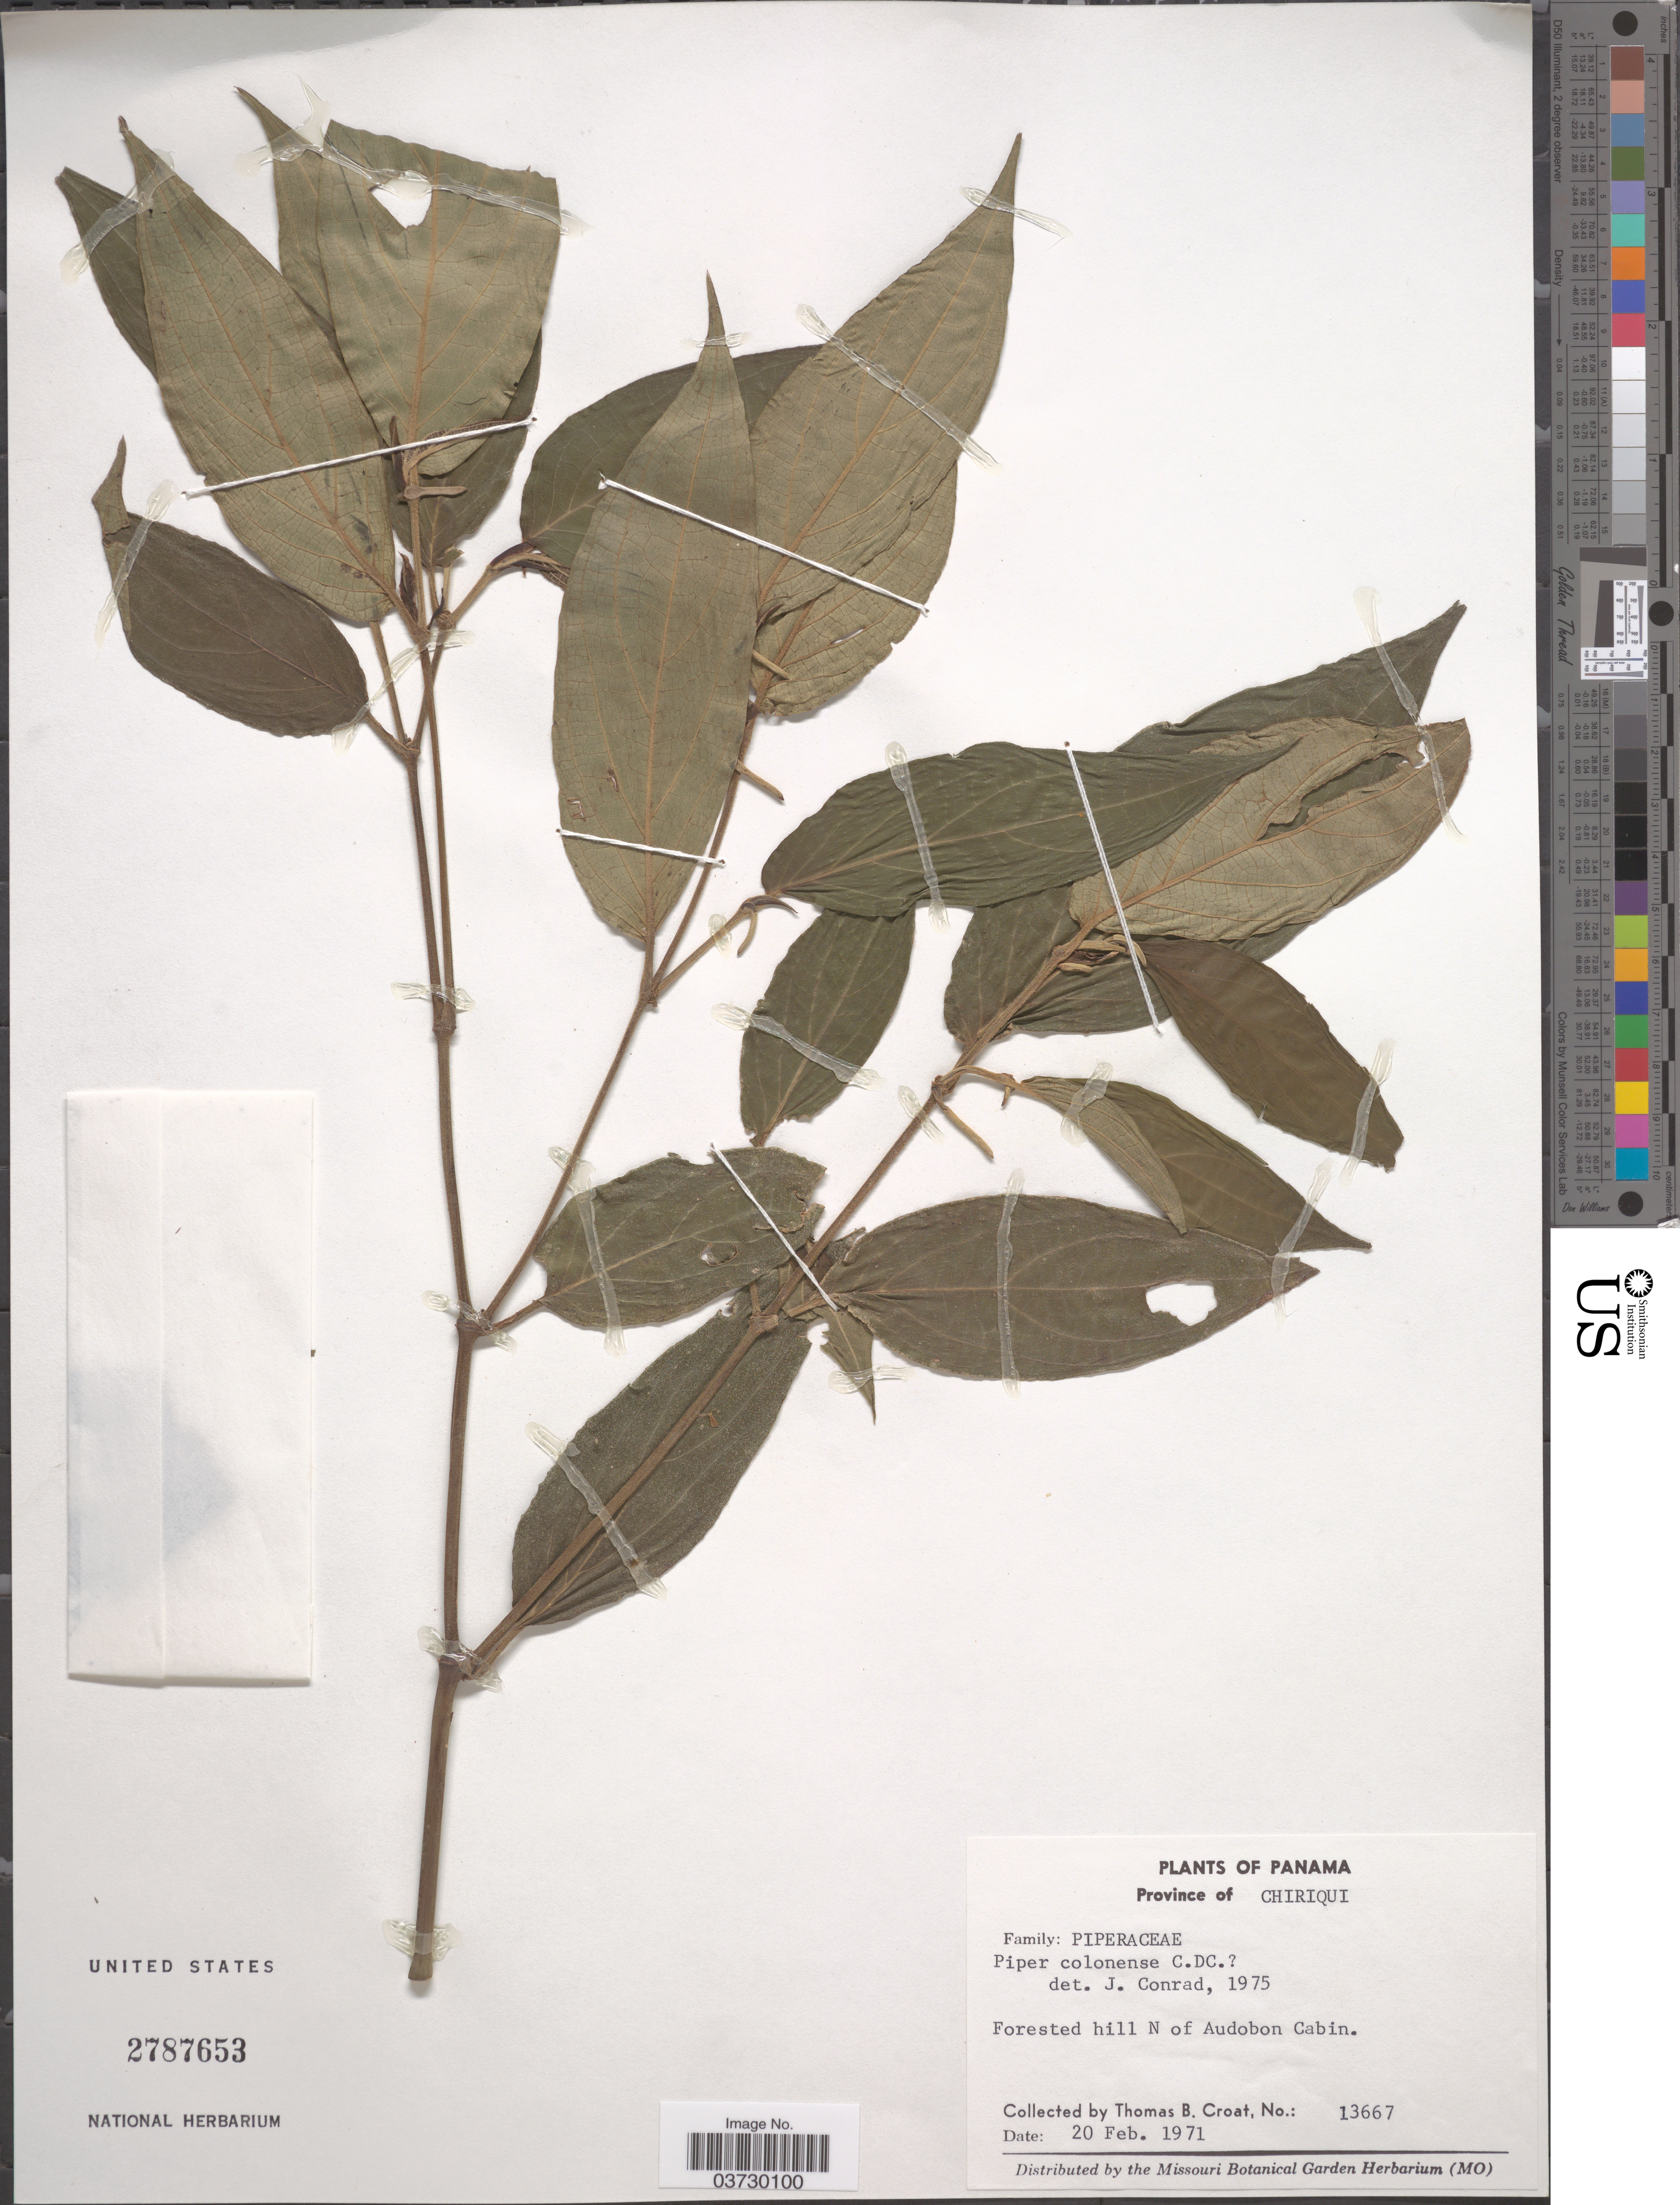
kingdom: Plantae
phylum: Tracheophyta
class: Magnoliopsida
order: Piperales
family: Piperaceae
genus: Piper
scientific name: Piper colonense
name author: C. DC.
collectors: T. B. Croat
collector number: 13667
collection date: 1971-02-20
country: Panama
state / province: Chiriqui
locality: Forested hill N of Audobon Cabin.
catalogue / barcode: US 2787653